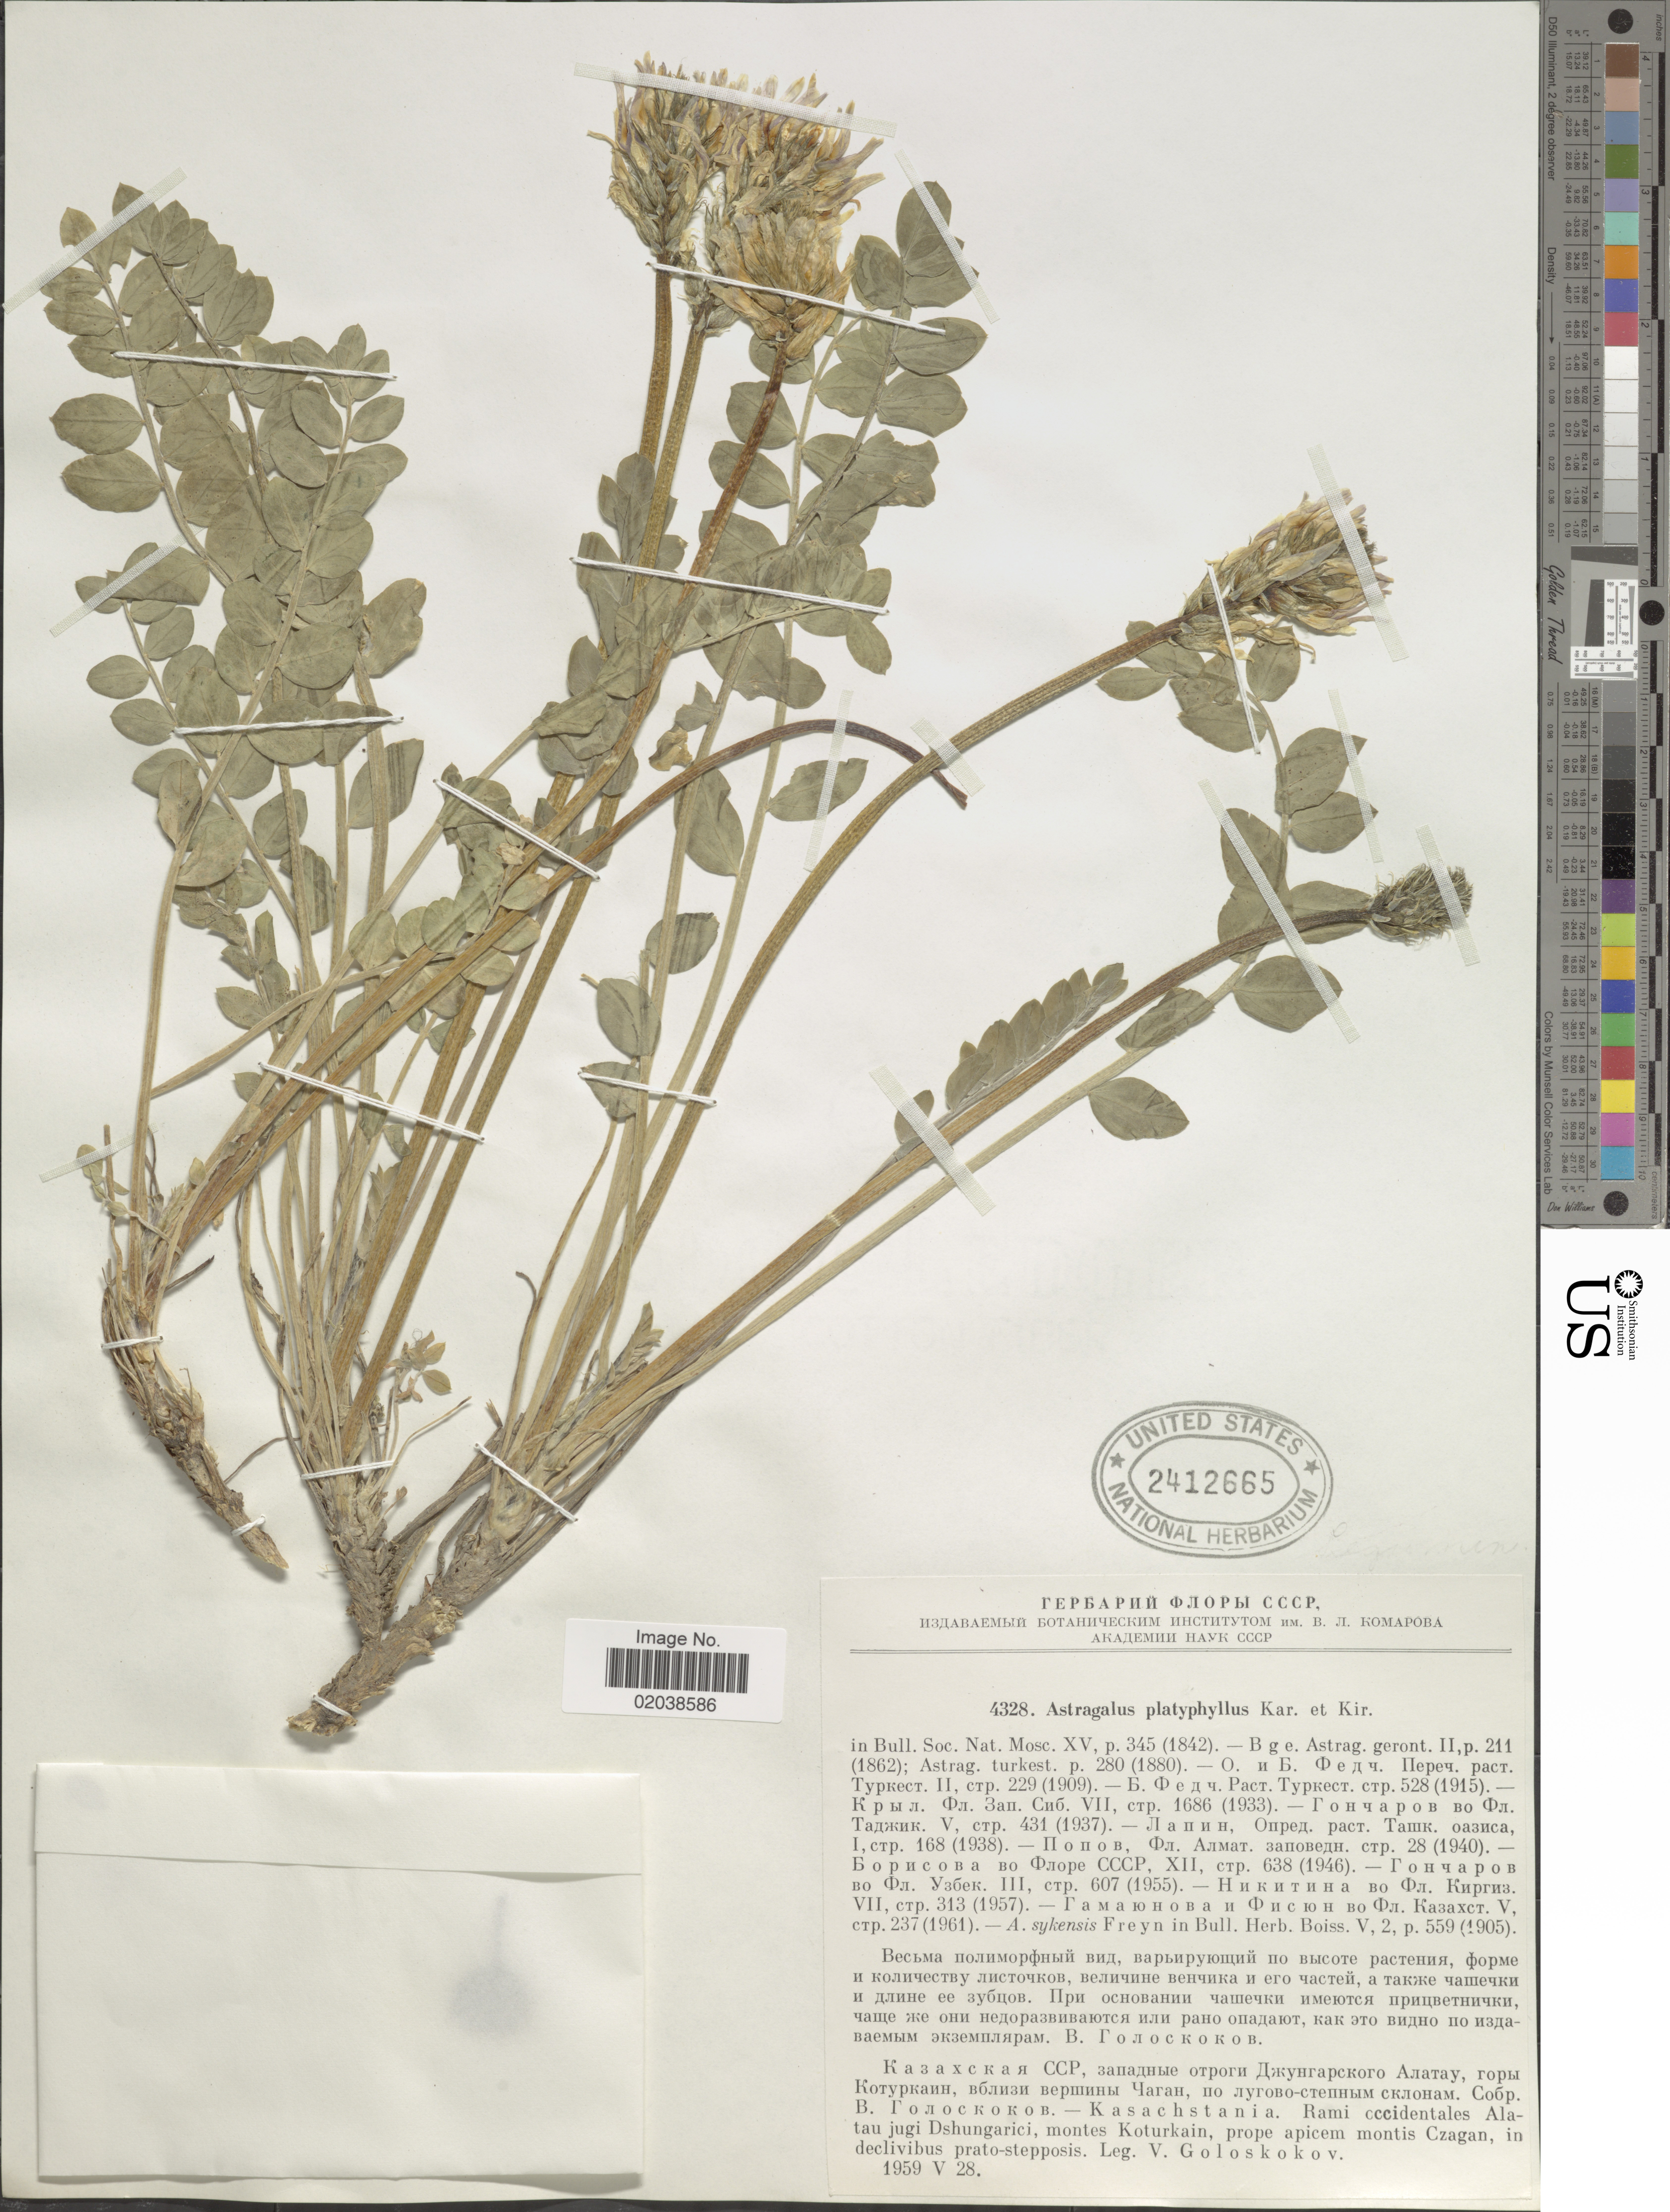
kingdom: Plantae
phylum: Tracheophyta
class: Magnoliopsida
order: Fabales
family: Fabaceae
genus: Astragalus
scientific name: Astragalus platyphyllus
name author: Karelin & Kirilov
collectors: V. P. Goloskokov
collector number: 4328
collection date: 1959-05-28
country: Kazakhstan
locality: Kasachstania. Rami occidentalis Alatau jugi Dshungarici, montes Koturkain, prope apicem montis Czagan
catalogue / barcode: US 2412665